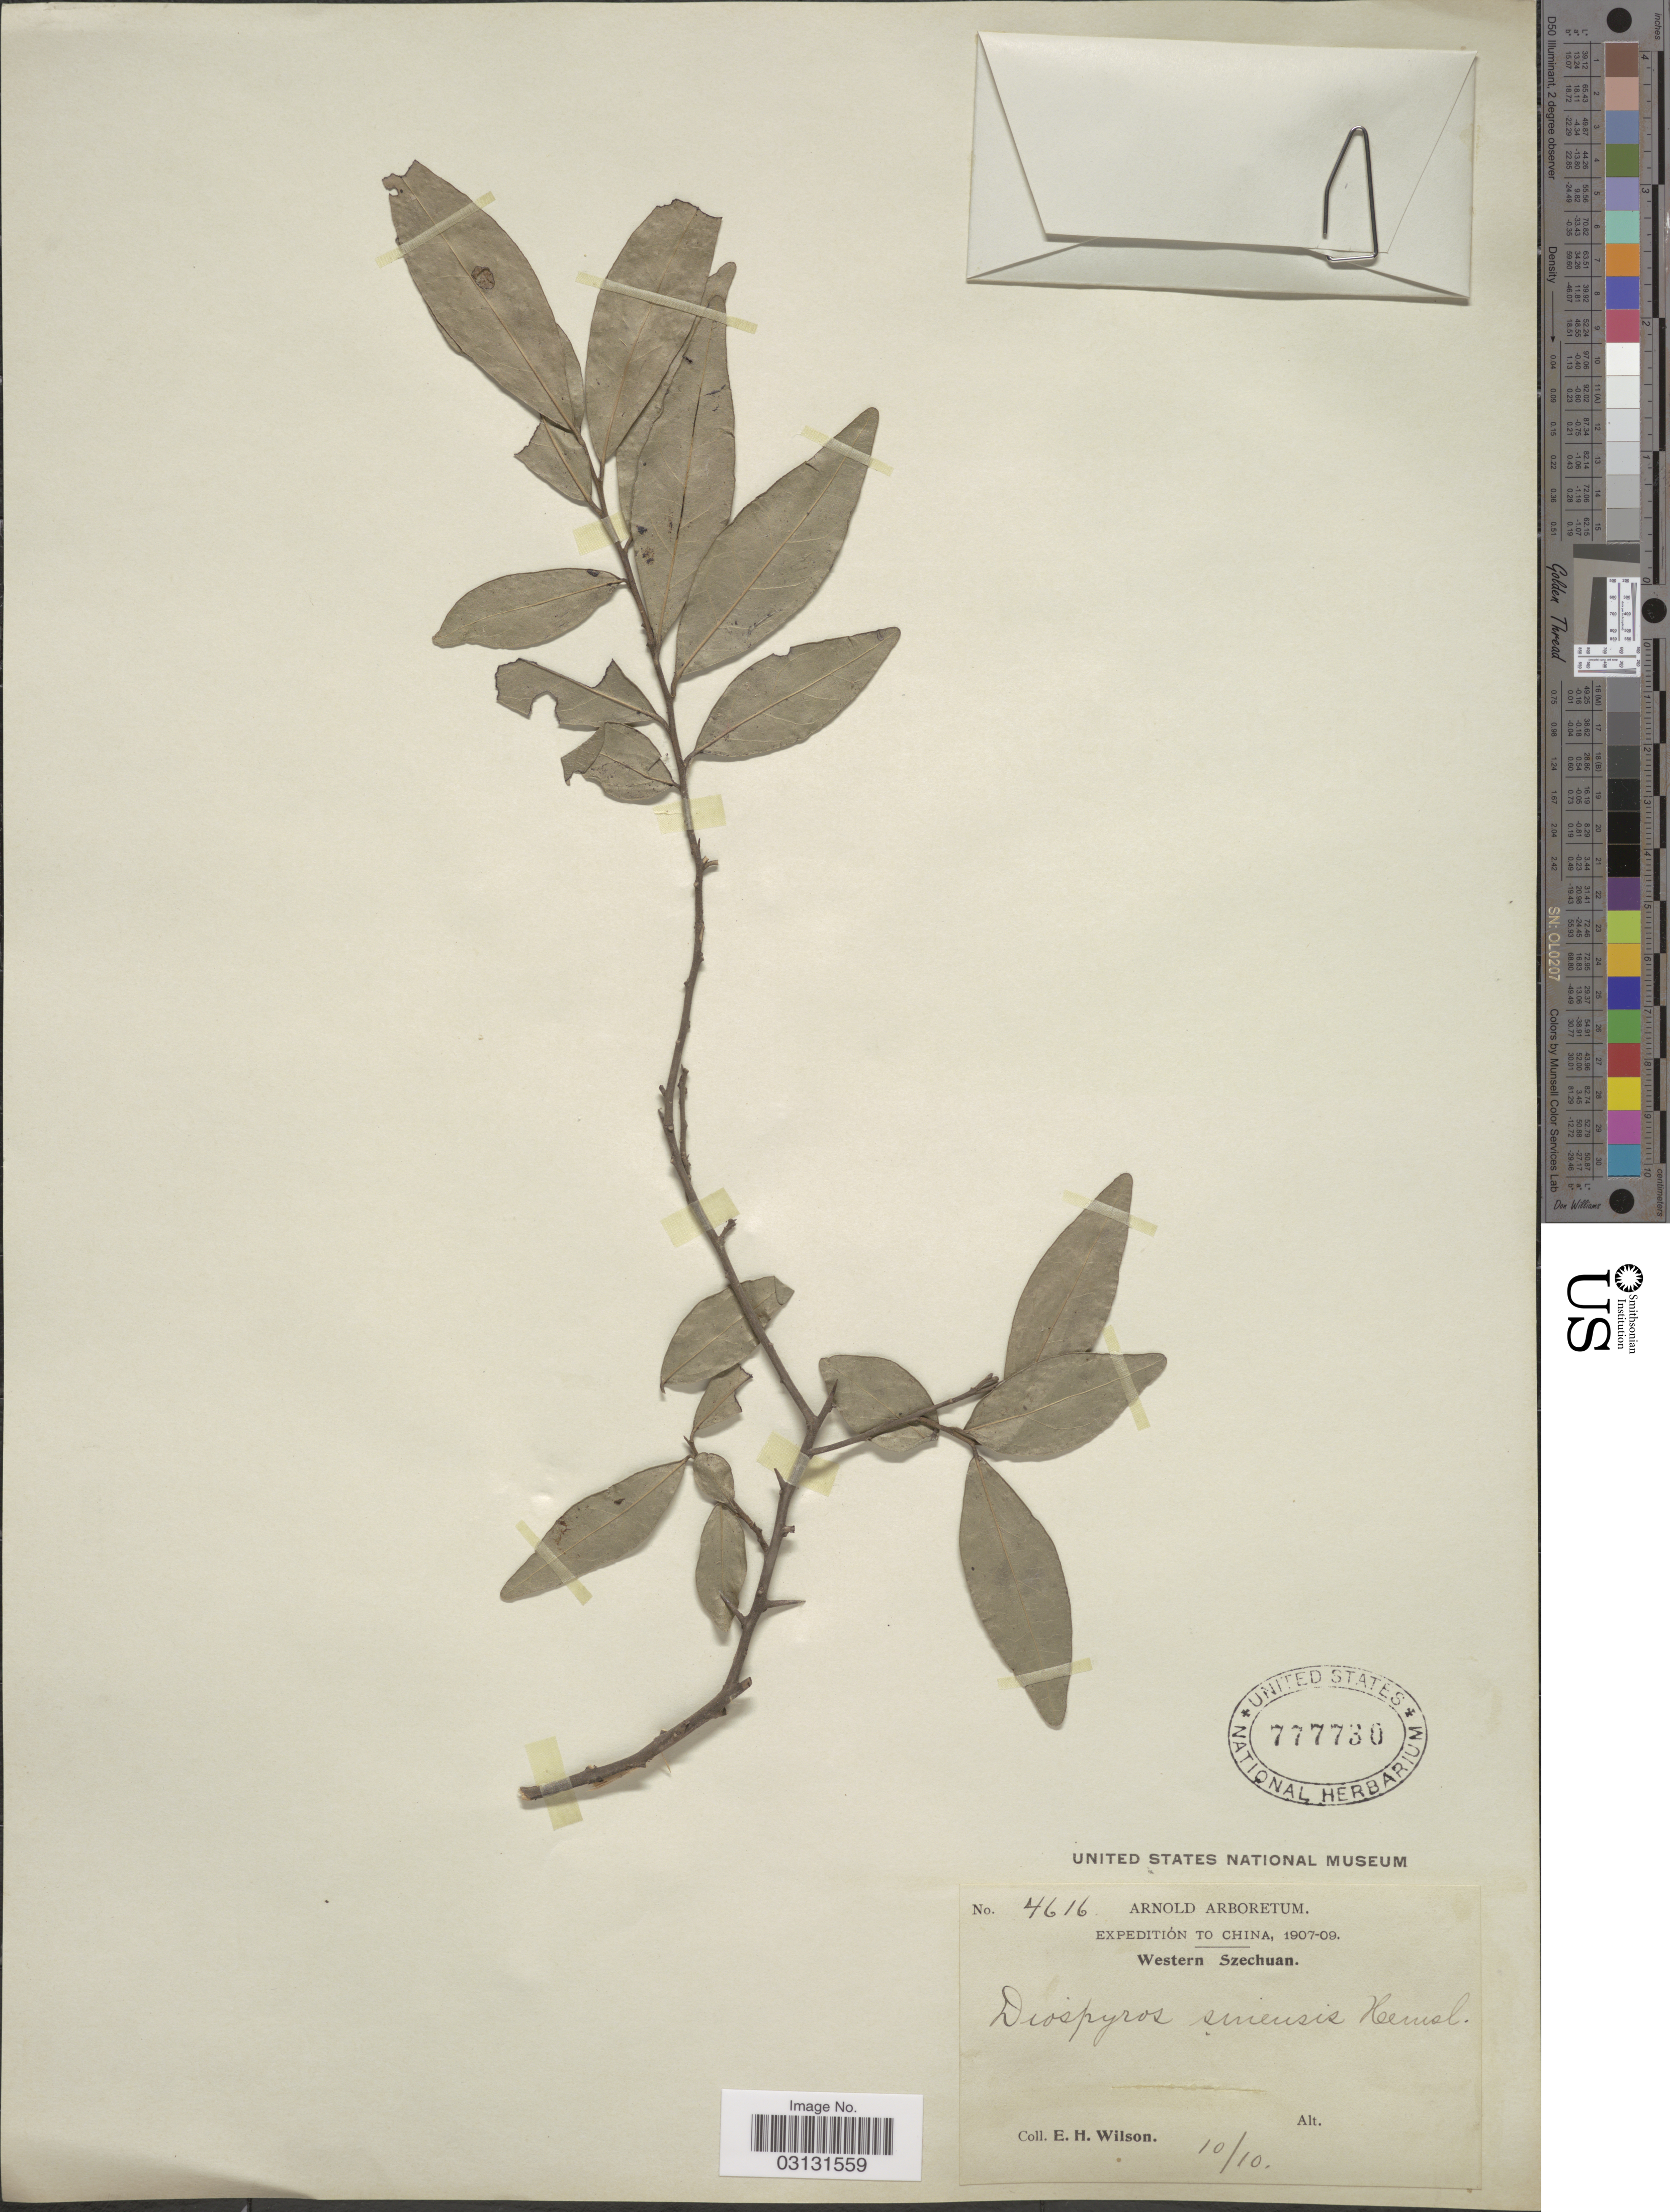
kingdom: Plantae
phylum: Tracheophyta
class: Magnoliopsida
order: Ericales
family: Ebenaceae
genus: Diospyros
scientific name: Diospyros cathayensis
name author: Steward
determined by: Strong, Mark T., (BOT), Smithsonian Institution - National Museum of Natural History (UNITED STATES)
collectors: E. Wilson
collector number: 4616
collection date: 1910-10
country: China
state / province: Sichuan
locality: Western Szechuan.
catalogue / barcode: US 777730